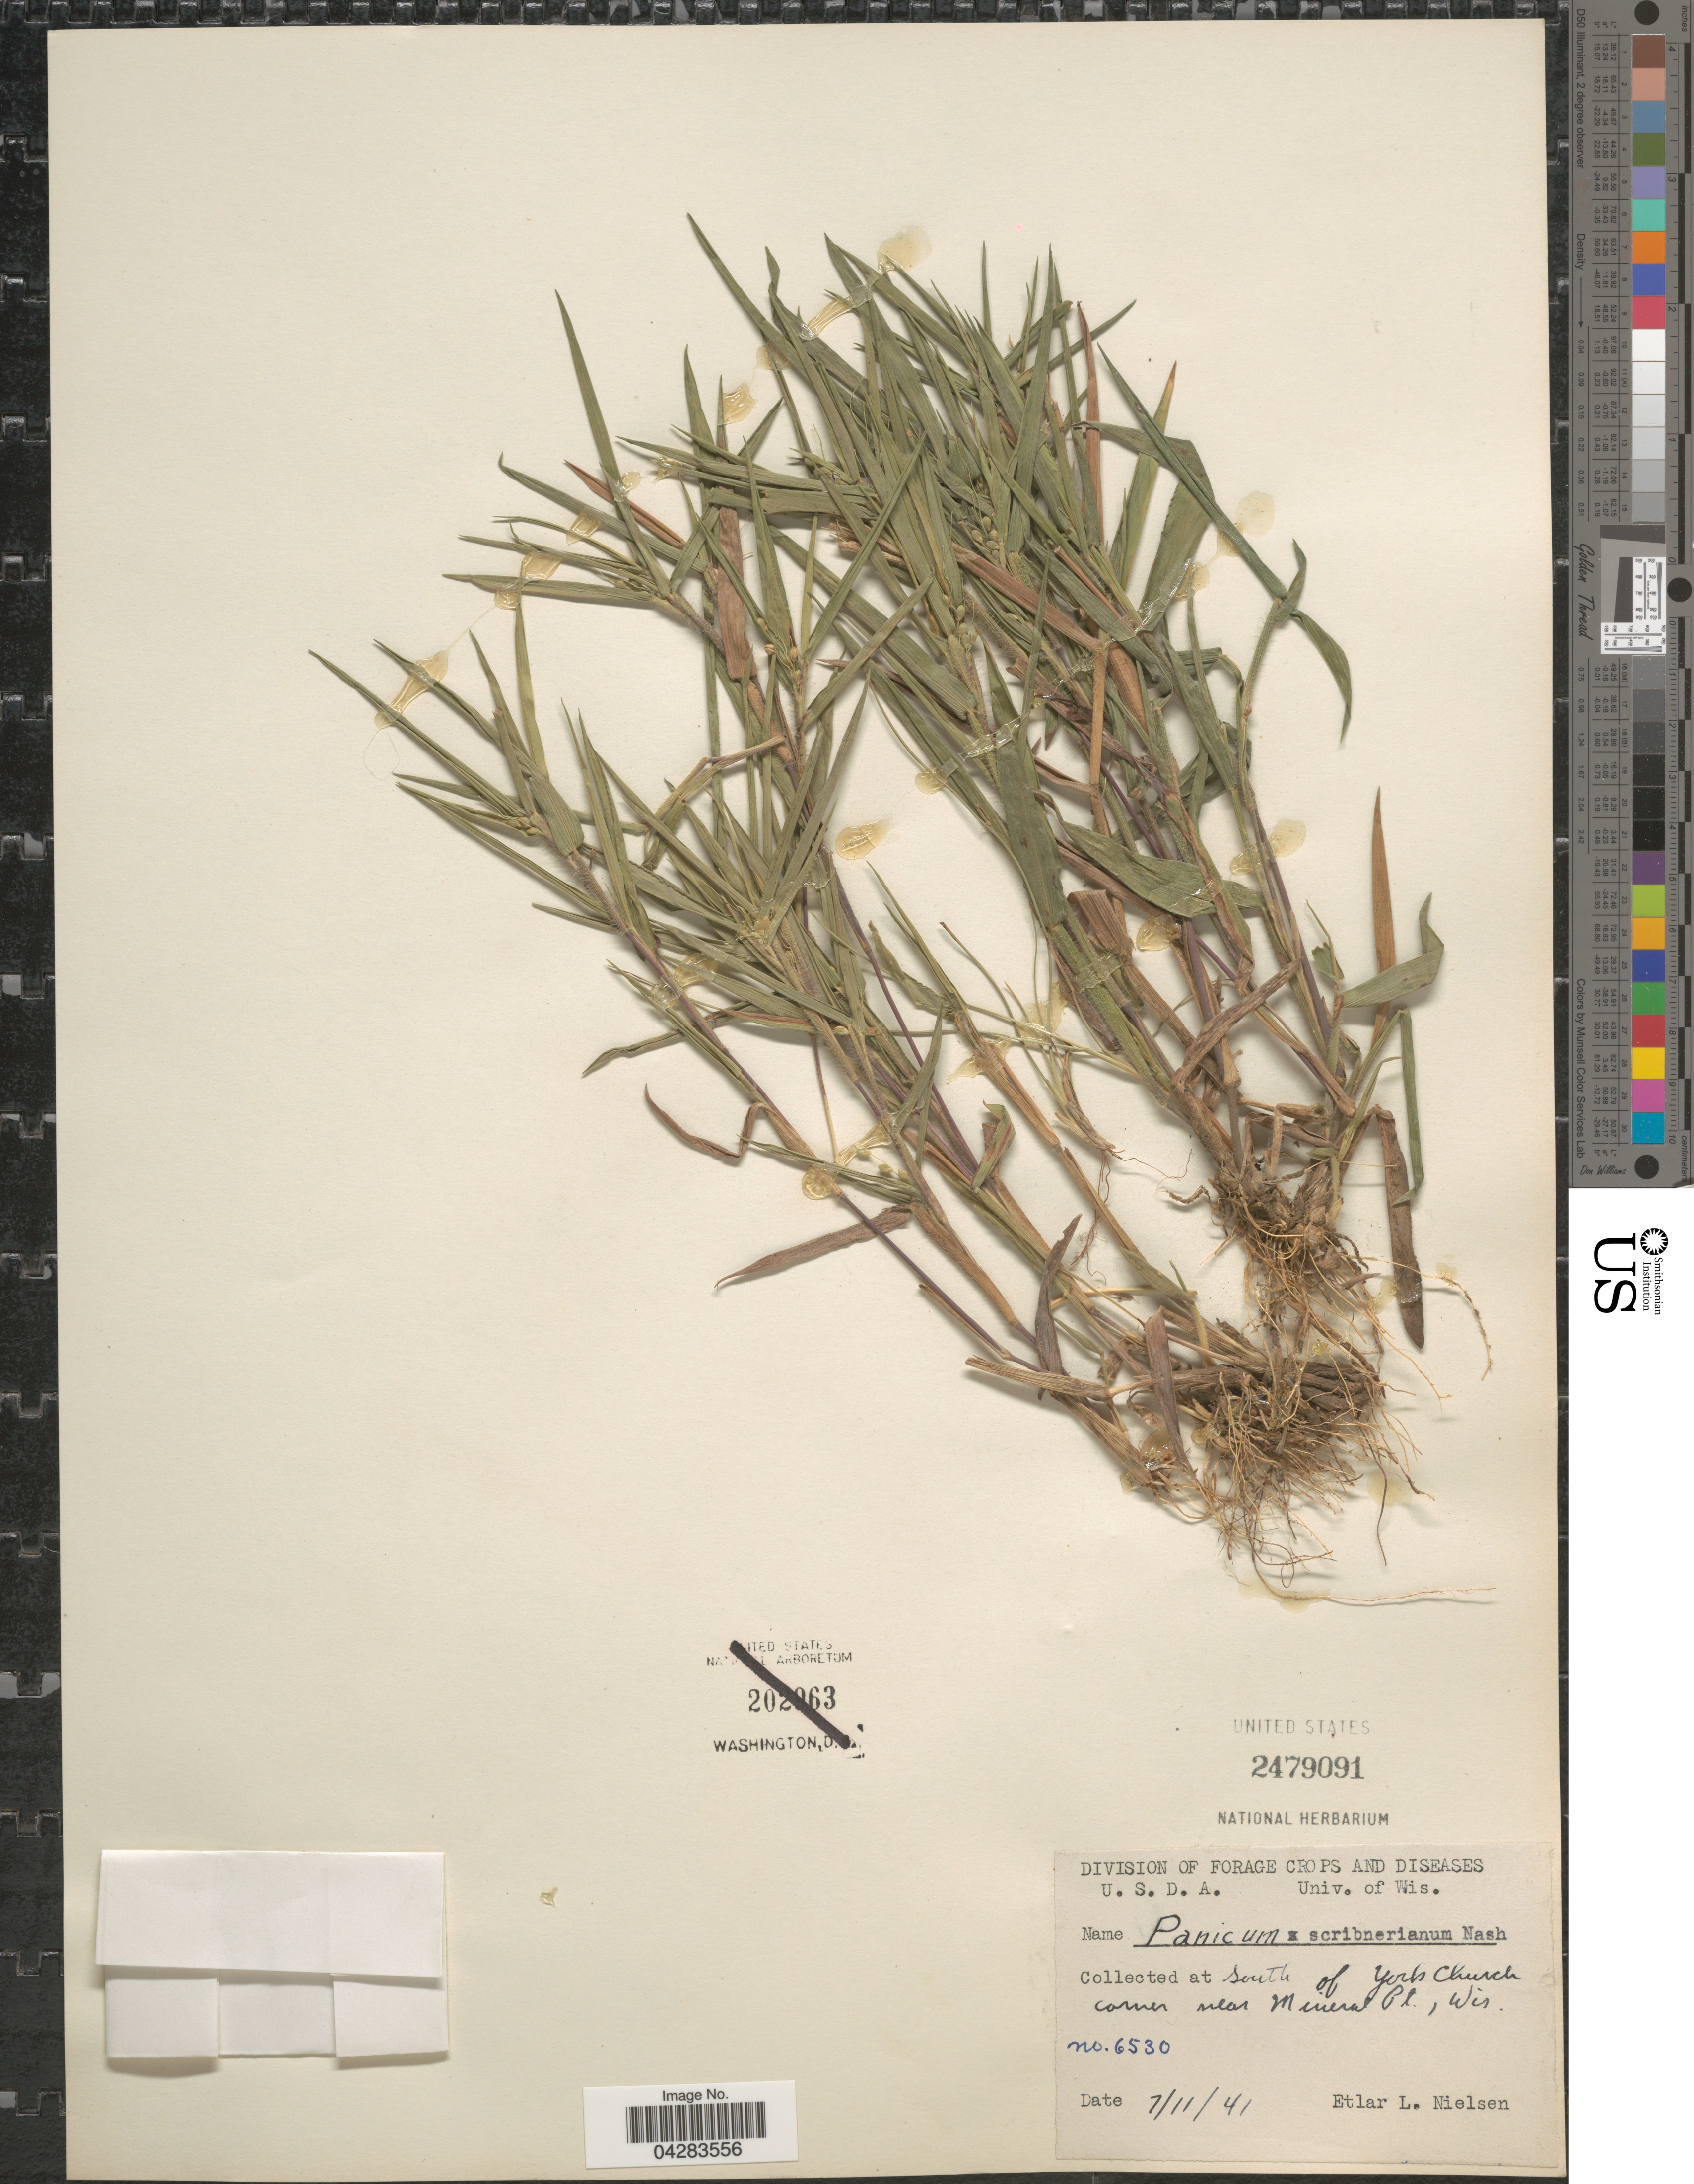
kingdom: Plantae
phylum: Tracheophyta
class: Liliopsida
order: Poales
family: Poaceae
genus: Dichanthelium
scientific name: Dichanthelium oligosanthes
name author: (Schult.) Gould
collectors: E. L. Nielsen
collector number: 6530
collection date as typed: Transcribed d/m/y: 11/7/41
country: United States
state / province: Wisconsin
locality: At South of York Church corner near Mineral Pt.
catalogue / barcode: US 2479091